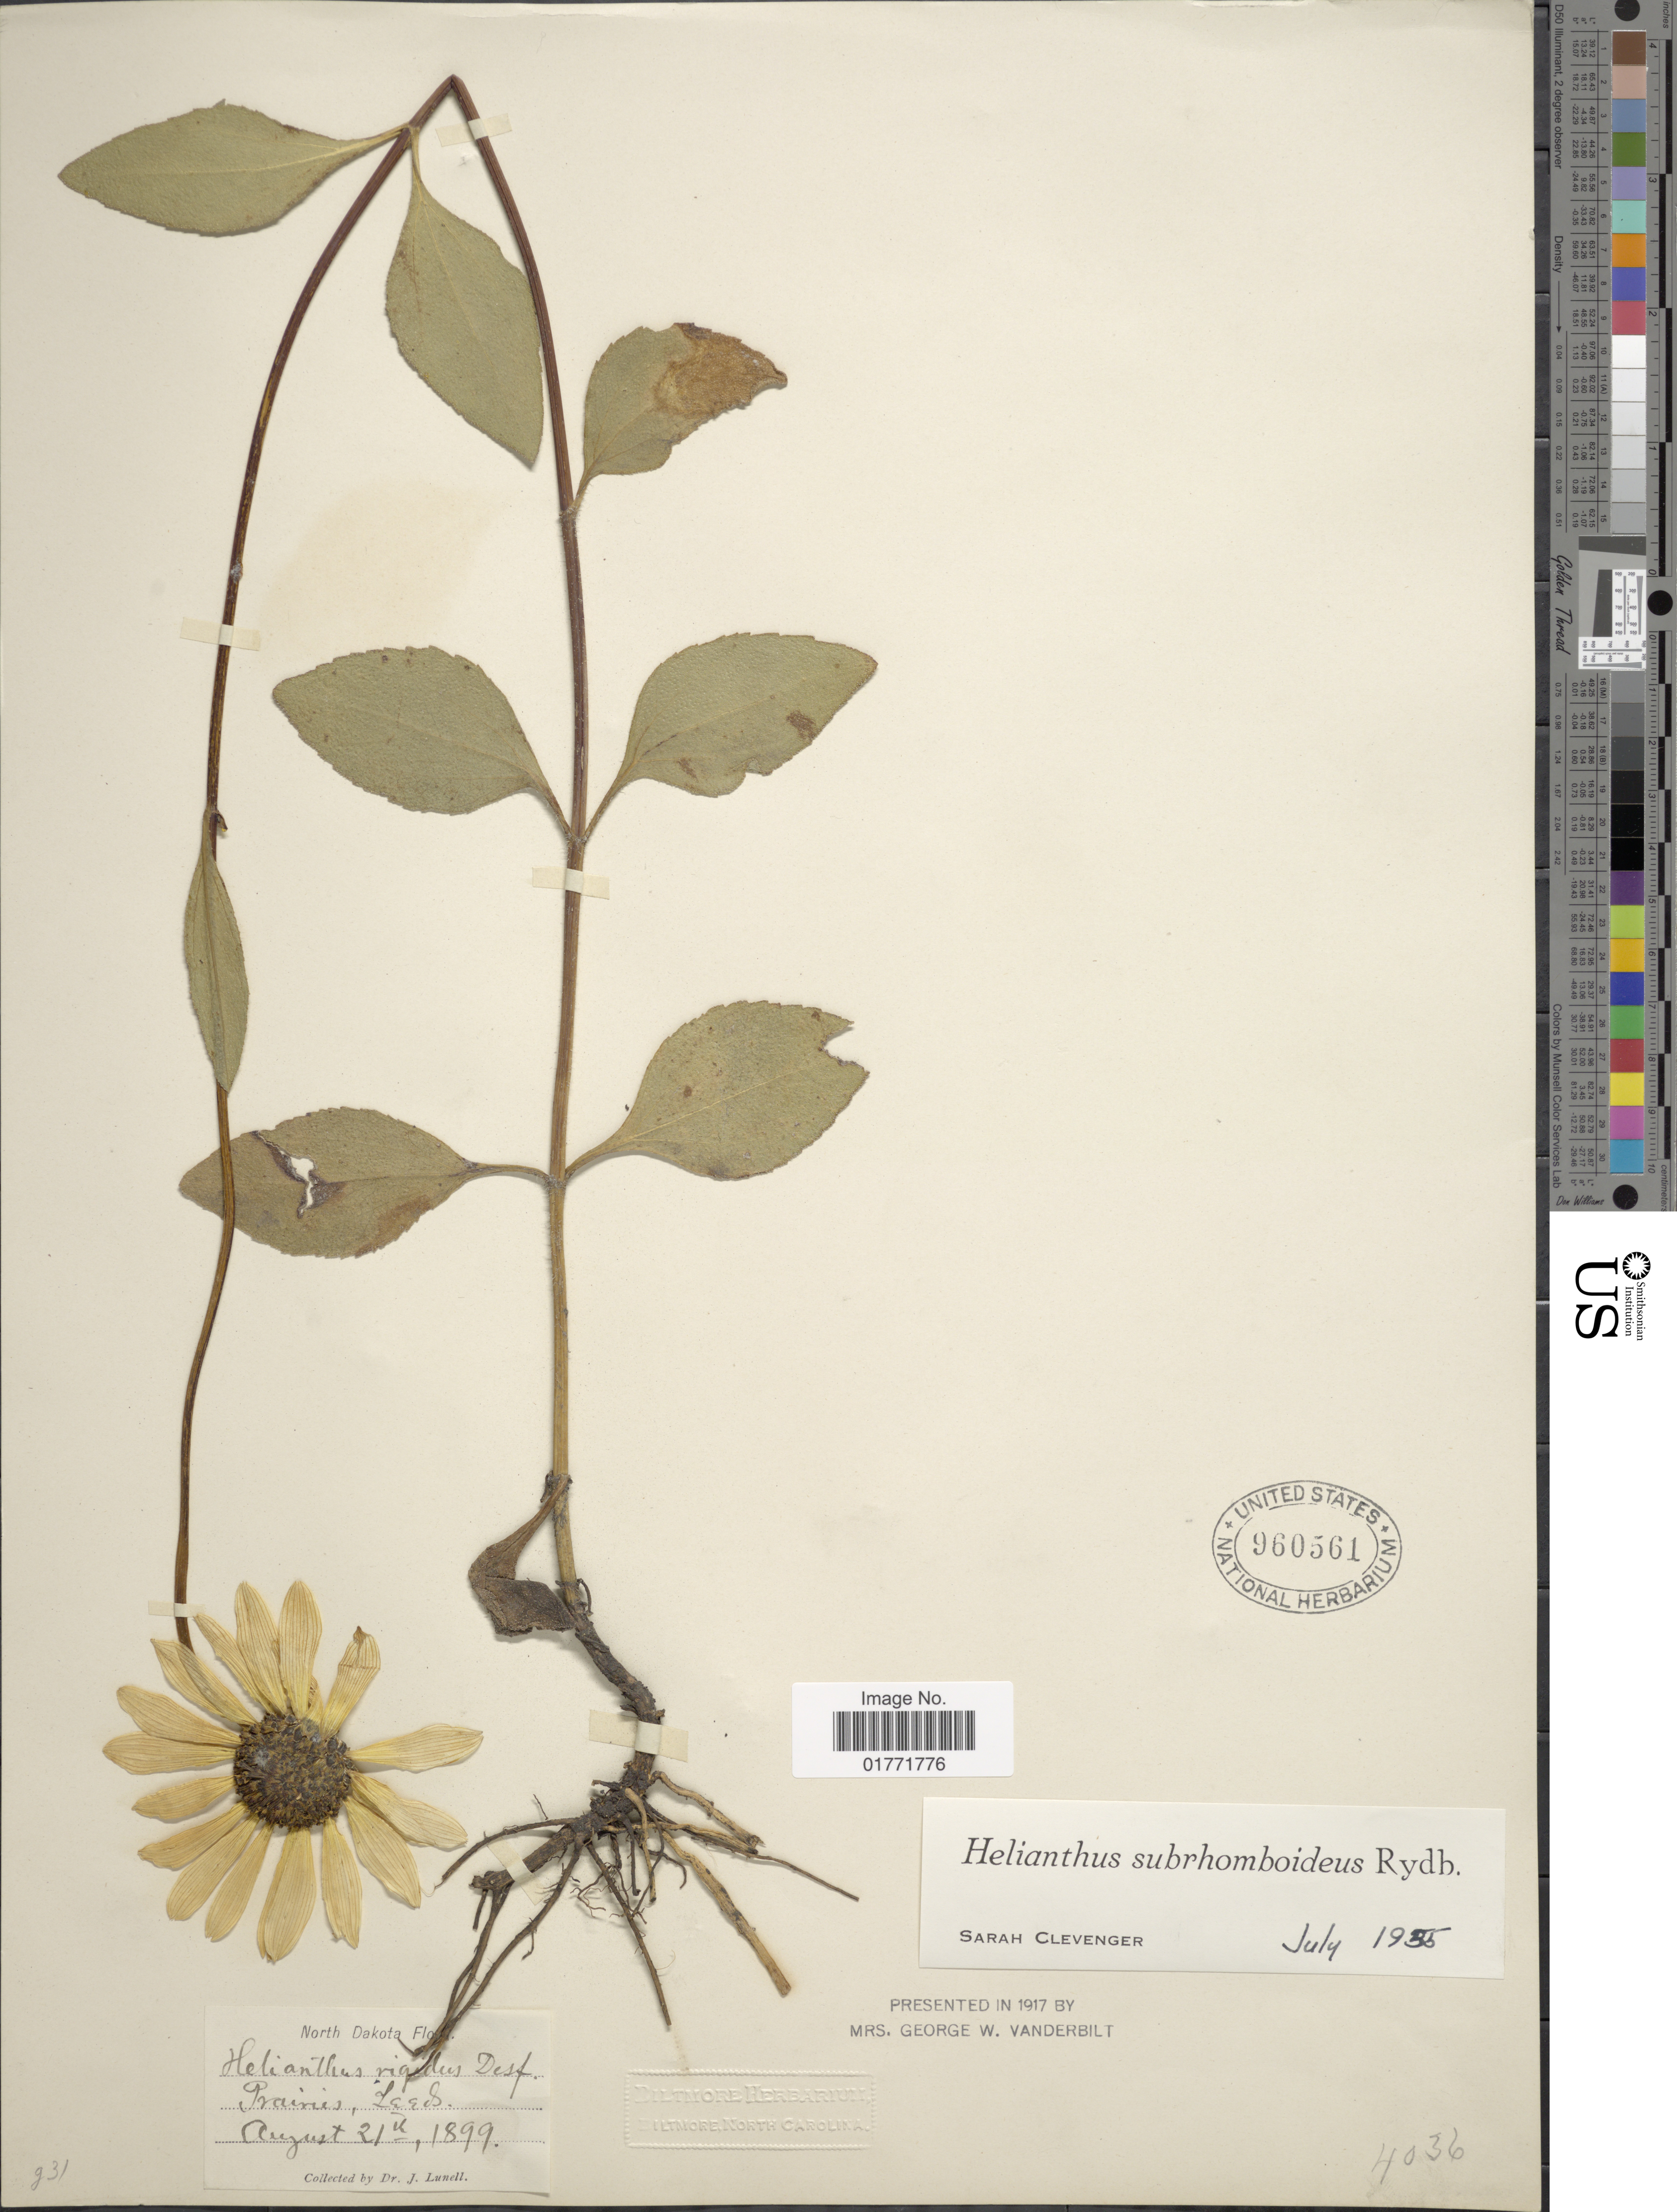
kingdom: Plantae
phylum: Tracheophyta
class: Magnoliopsida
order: Asterales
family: Asteraceae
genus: Helianthus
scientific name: Helianthus subrhomboideus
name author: Rydb.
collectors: J. Lunell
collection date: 1899-08-21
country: United States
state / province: North Dakota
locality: North Dakota. Prairies, Leeds.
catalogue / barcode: US 960561